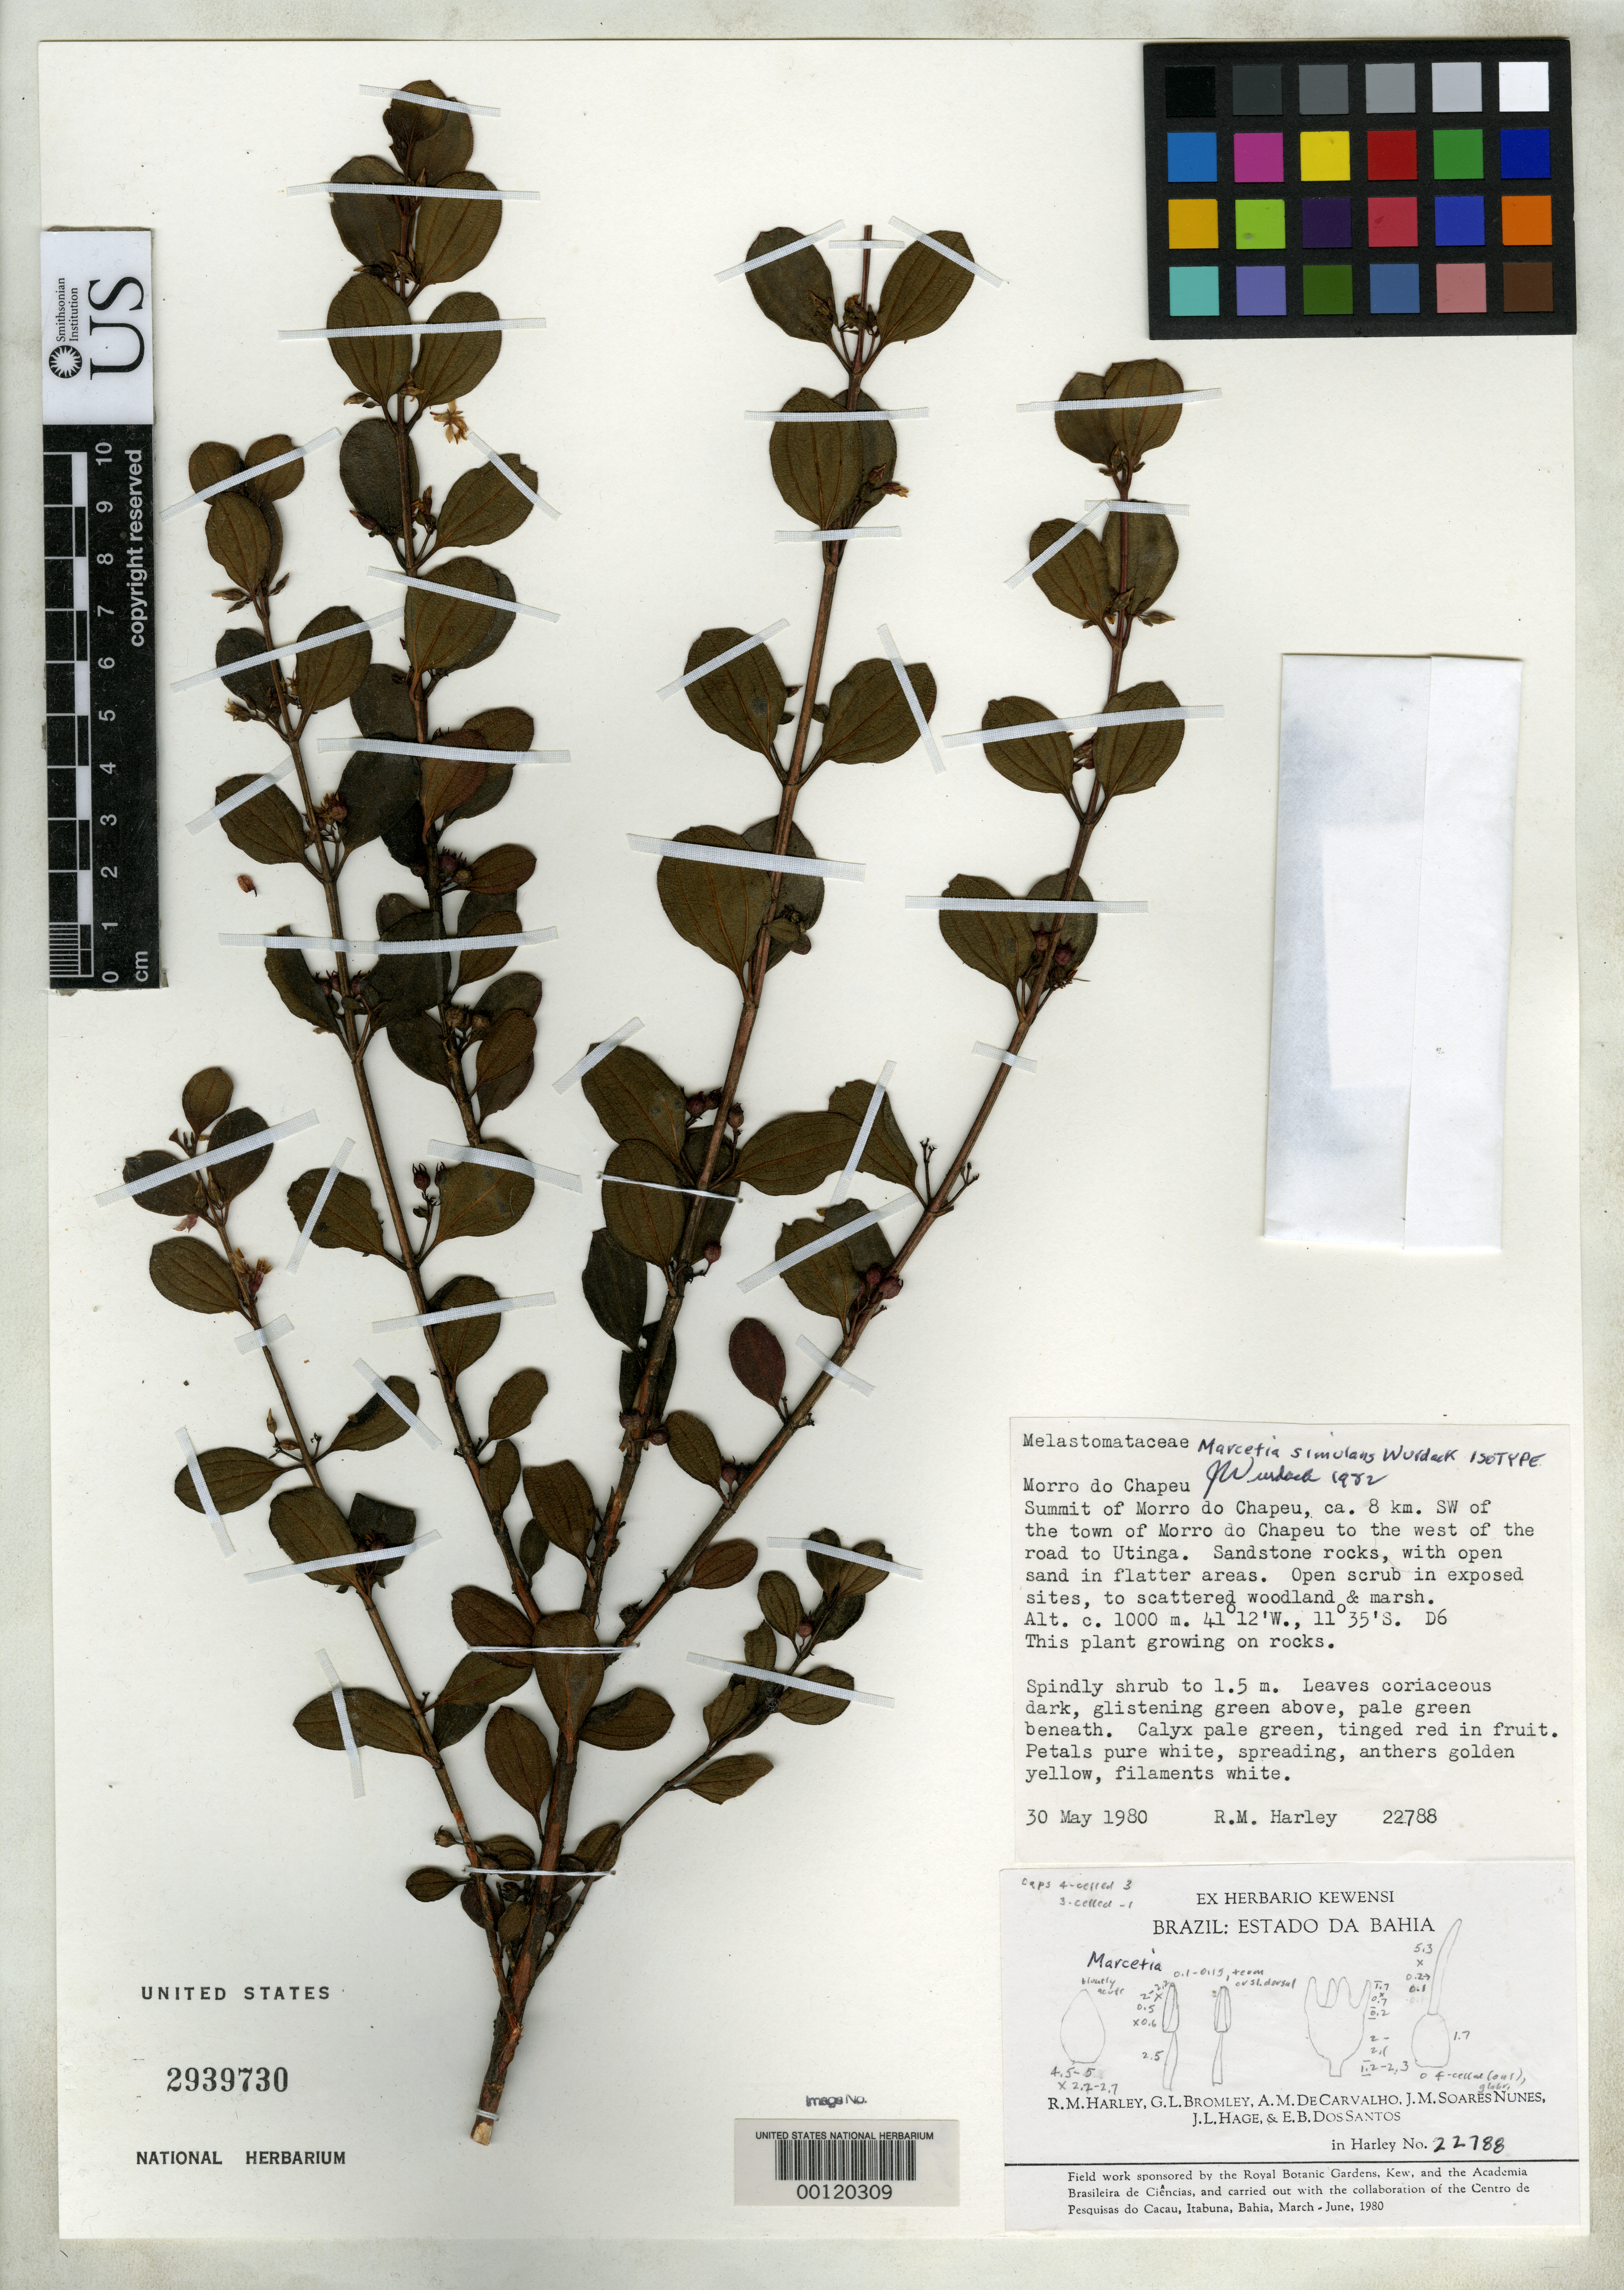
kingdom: Plantae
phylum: Tracheophyta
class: Magnoliopsida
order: Myrtales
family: Melastomataceae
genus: Marcetia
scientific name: Marcetia simulans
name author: Wurdack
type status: Isotype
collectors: R. M. Harley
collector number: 22788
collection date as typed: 30 May 1980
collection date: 1980-05-30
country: Brazil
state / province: Bahia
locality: Morro do Chapeu, W of the road to Utinga.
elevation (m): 1000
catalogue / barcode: US 2939730